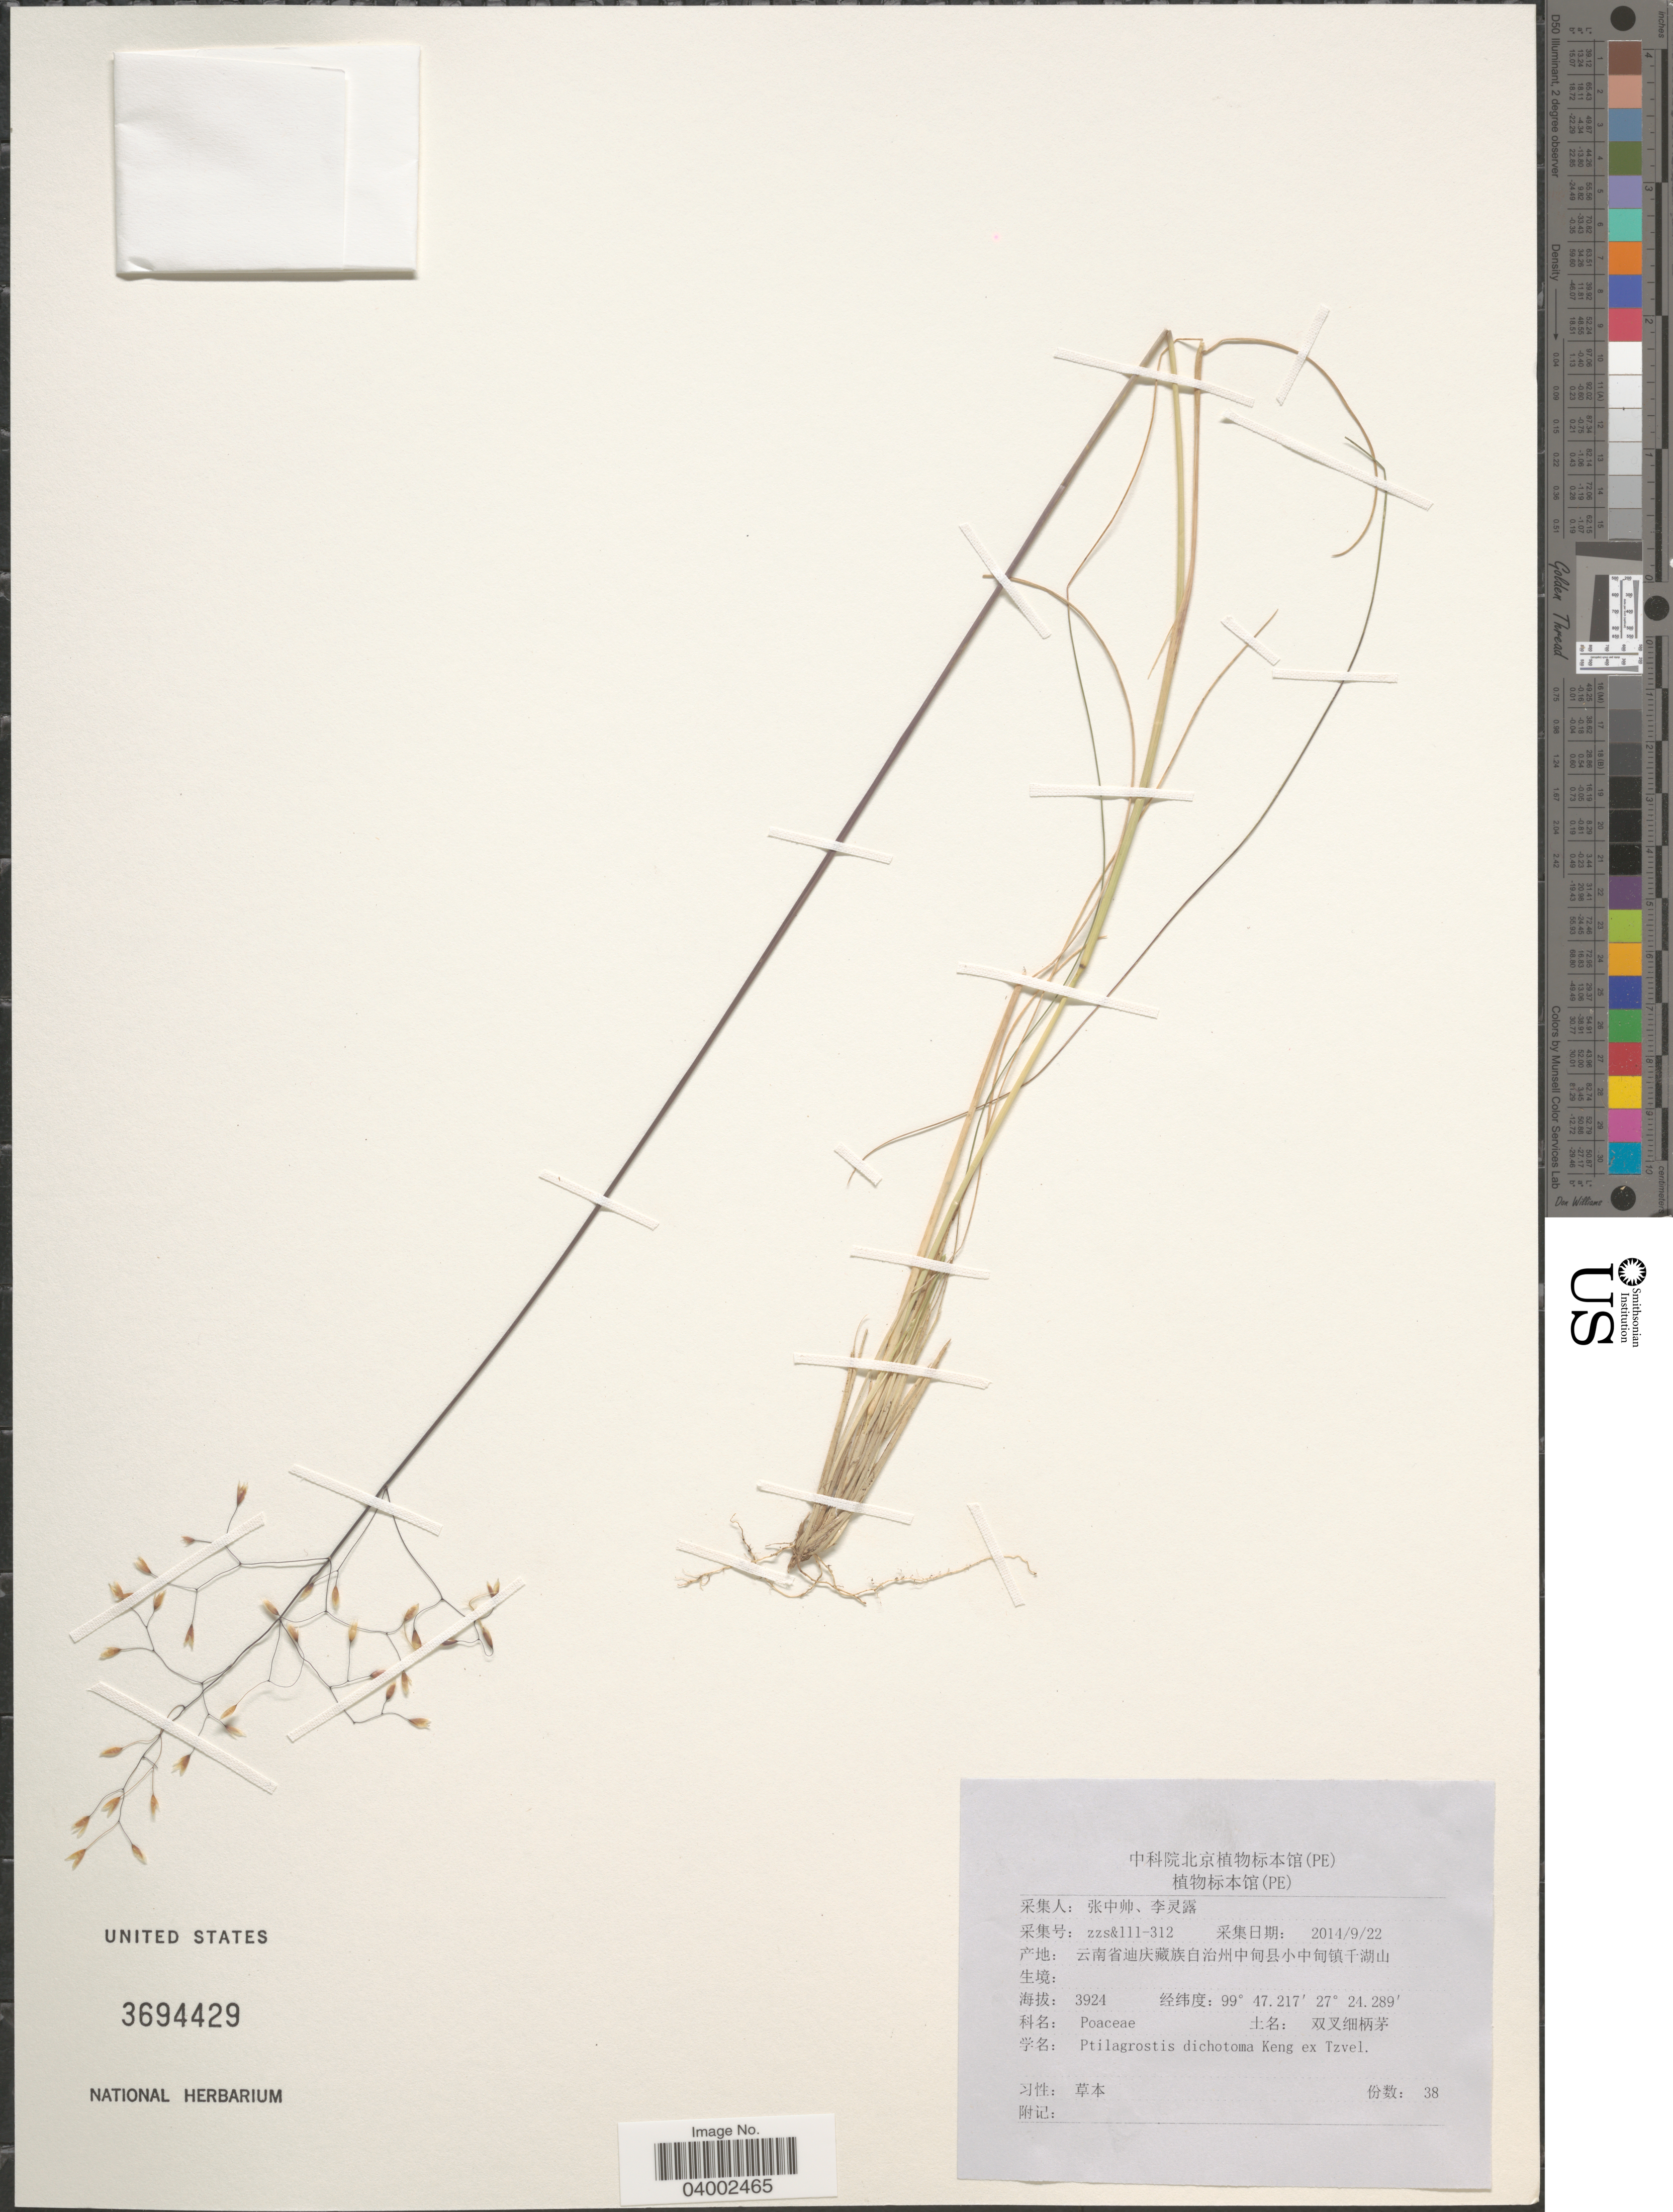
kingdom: Plantae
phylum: Tracheophyta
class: Liliopsida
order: Poales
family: Poaceae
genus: Ptilagrostis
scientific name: Ptilagrostis dichotoma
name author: Keng ex Tzvelev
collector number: zzs&111-312?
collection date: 2014-09-22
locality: X.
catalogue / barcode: US 3694429